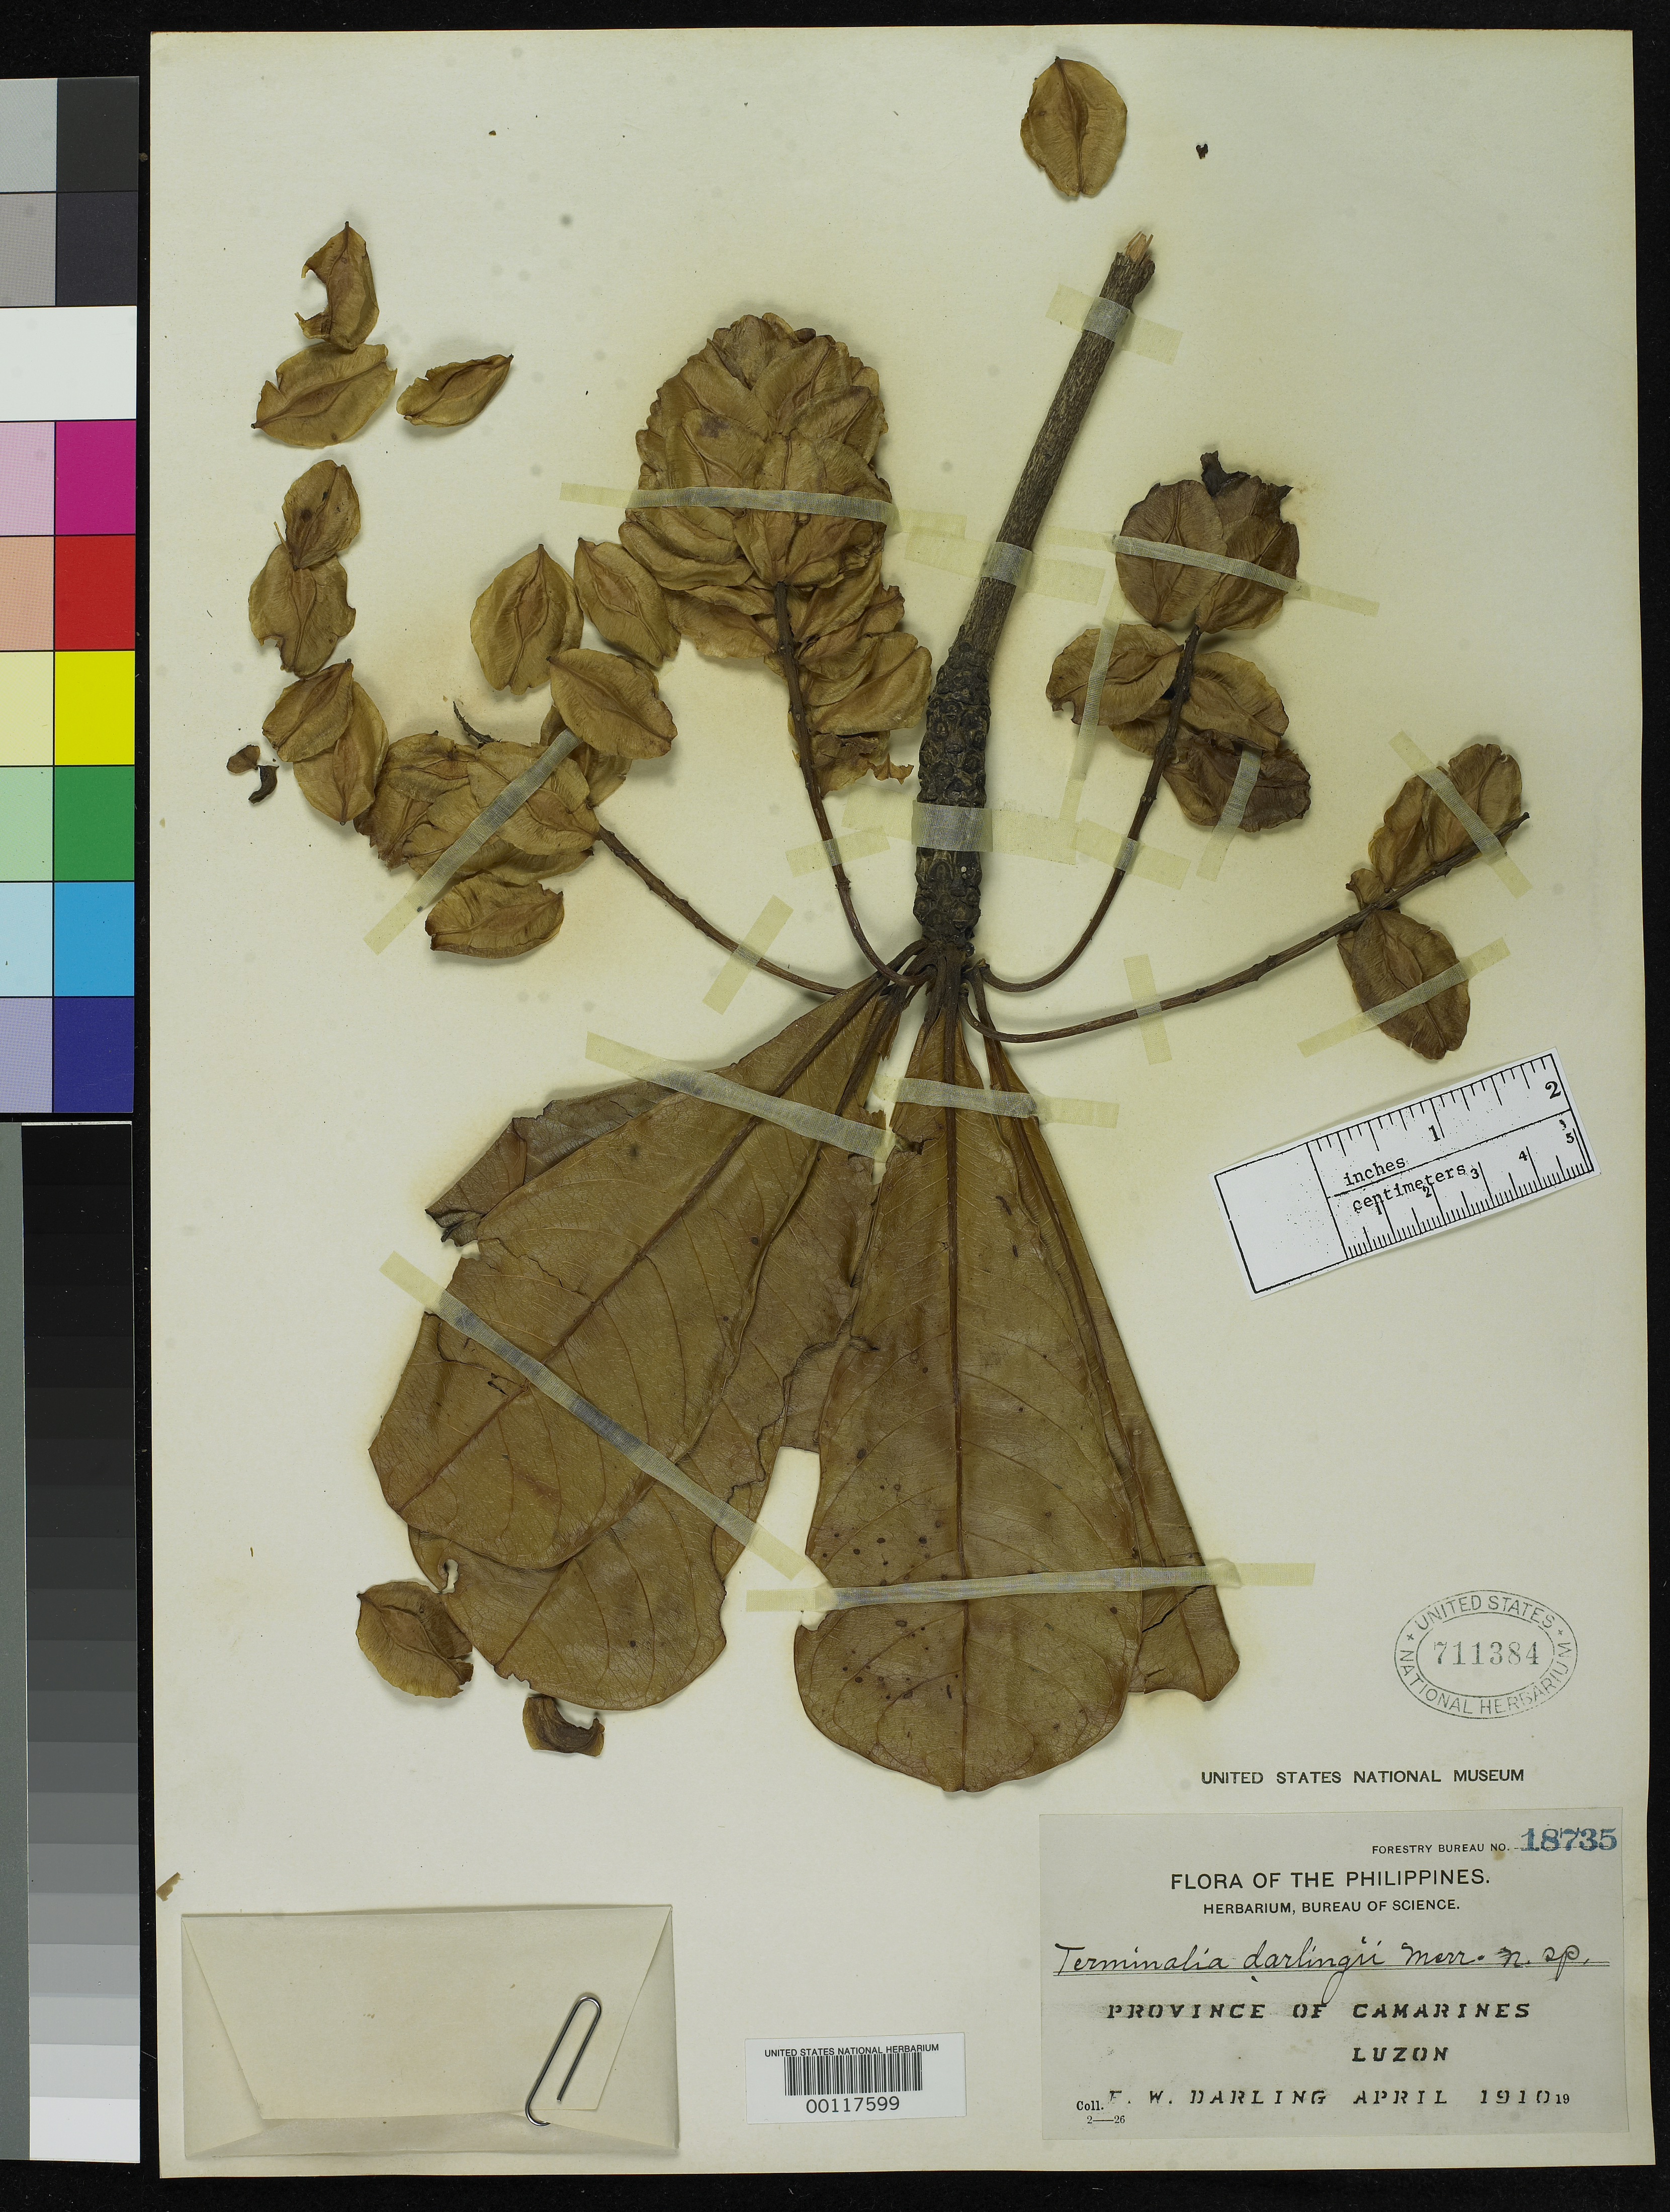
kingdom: Plantae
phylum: Tracheophyta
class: Magnoliopsida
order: Myrtales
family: Combretaceae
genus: Terminalia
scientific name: Terminalia darlingii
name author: Merr.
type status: Isotype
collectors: F. Darling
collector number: Bur. Sci. 18735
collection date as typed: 06 Apr 1910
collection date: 1910-04-06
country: Philippines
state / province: Bicol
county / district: Camarines Norte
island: Luzon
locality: Jose Panganiban.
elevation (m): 100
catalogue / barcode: US 711384